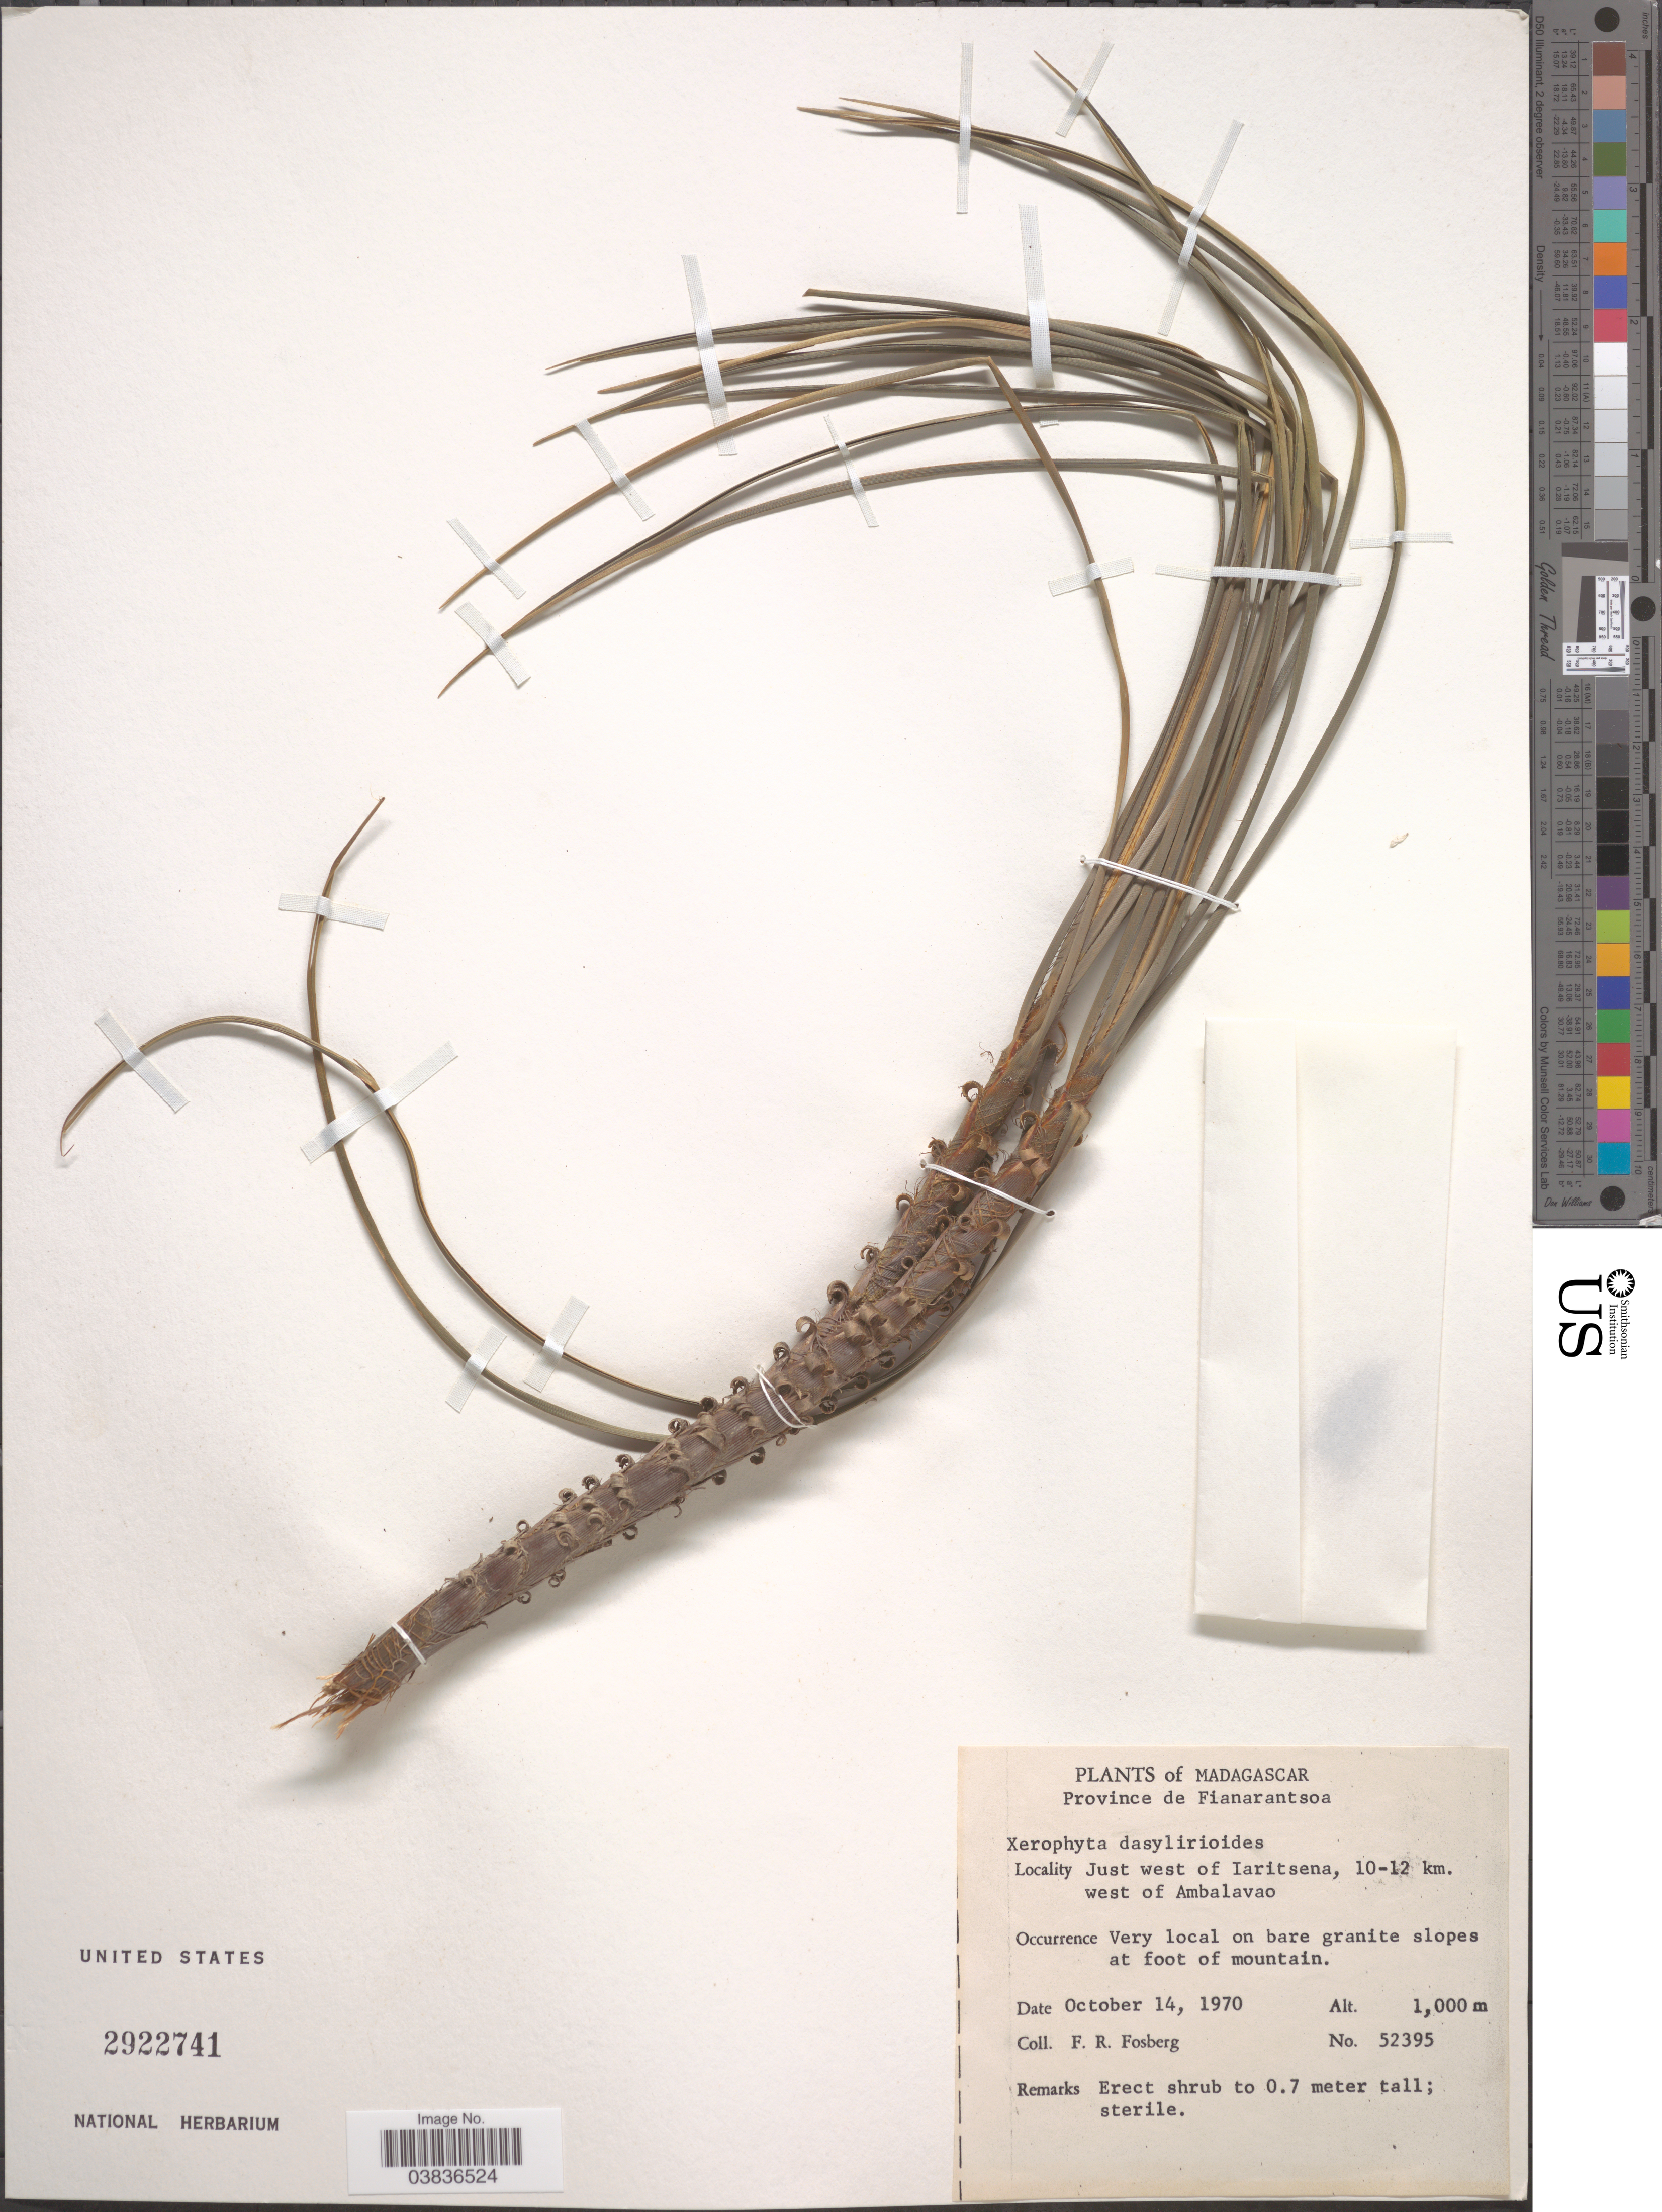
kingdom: Plantae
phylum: Tracheophyta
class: Liliopsida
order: Pandanales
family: Velloziaceae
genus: Xerophyta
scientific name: Xerophyta dasylirioides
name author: Baker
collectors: F. R. Fosberg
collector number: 52395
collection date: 1970-10-14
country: Madagascar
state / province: Haute Matsiatra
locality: Just west of Iaritsena, 10-12 km. west of Ambalavao. On bare granite slopes at foot of mountain.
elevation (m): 1000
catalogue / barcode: US 2922741